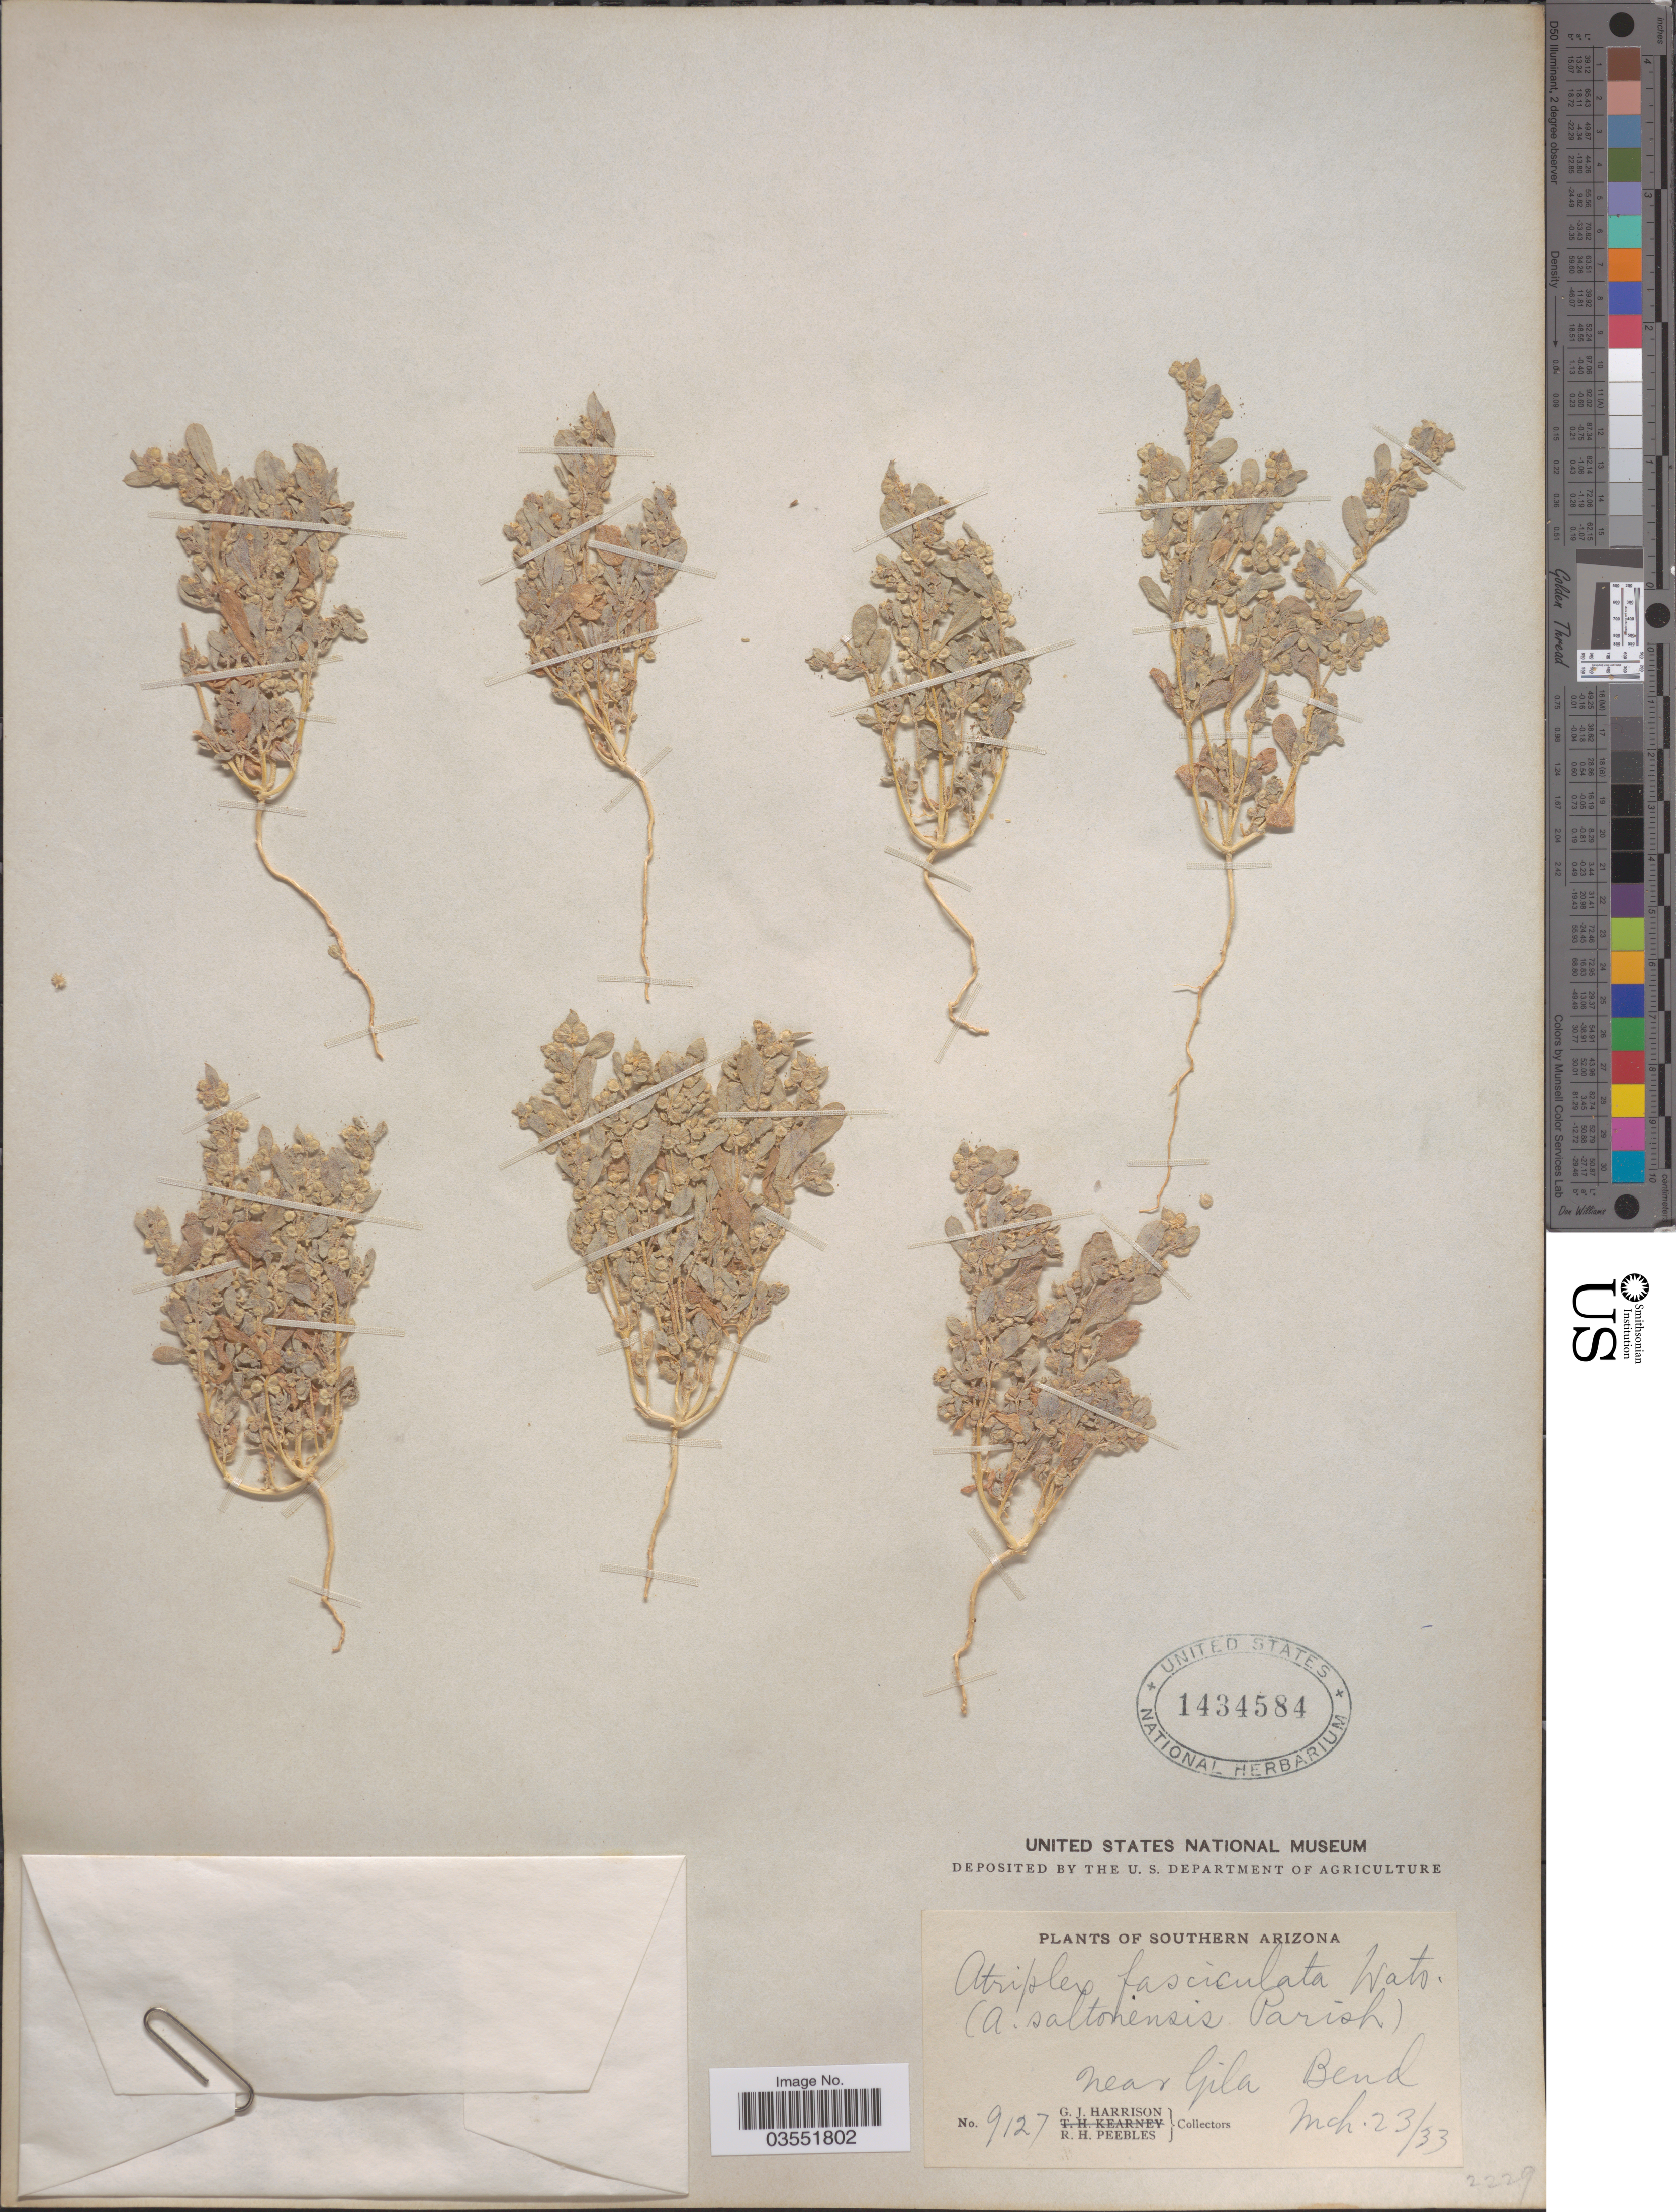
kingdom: Plantae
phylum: Tracheophyta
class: Magnoliopsida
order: Caryophyllales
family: Amaranthaceae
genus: Atriplex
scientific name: Atriplex fasciculata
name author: S. Watson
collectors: G. J. Harrison & R. H. Peebles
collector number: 9127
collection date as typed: Transcribed d/m/y: 23/3/33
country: United States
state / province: Arizona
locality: Southern Arizona. Near Gila Bend.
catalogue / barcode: US 1434584